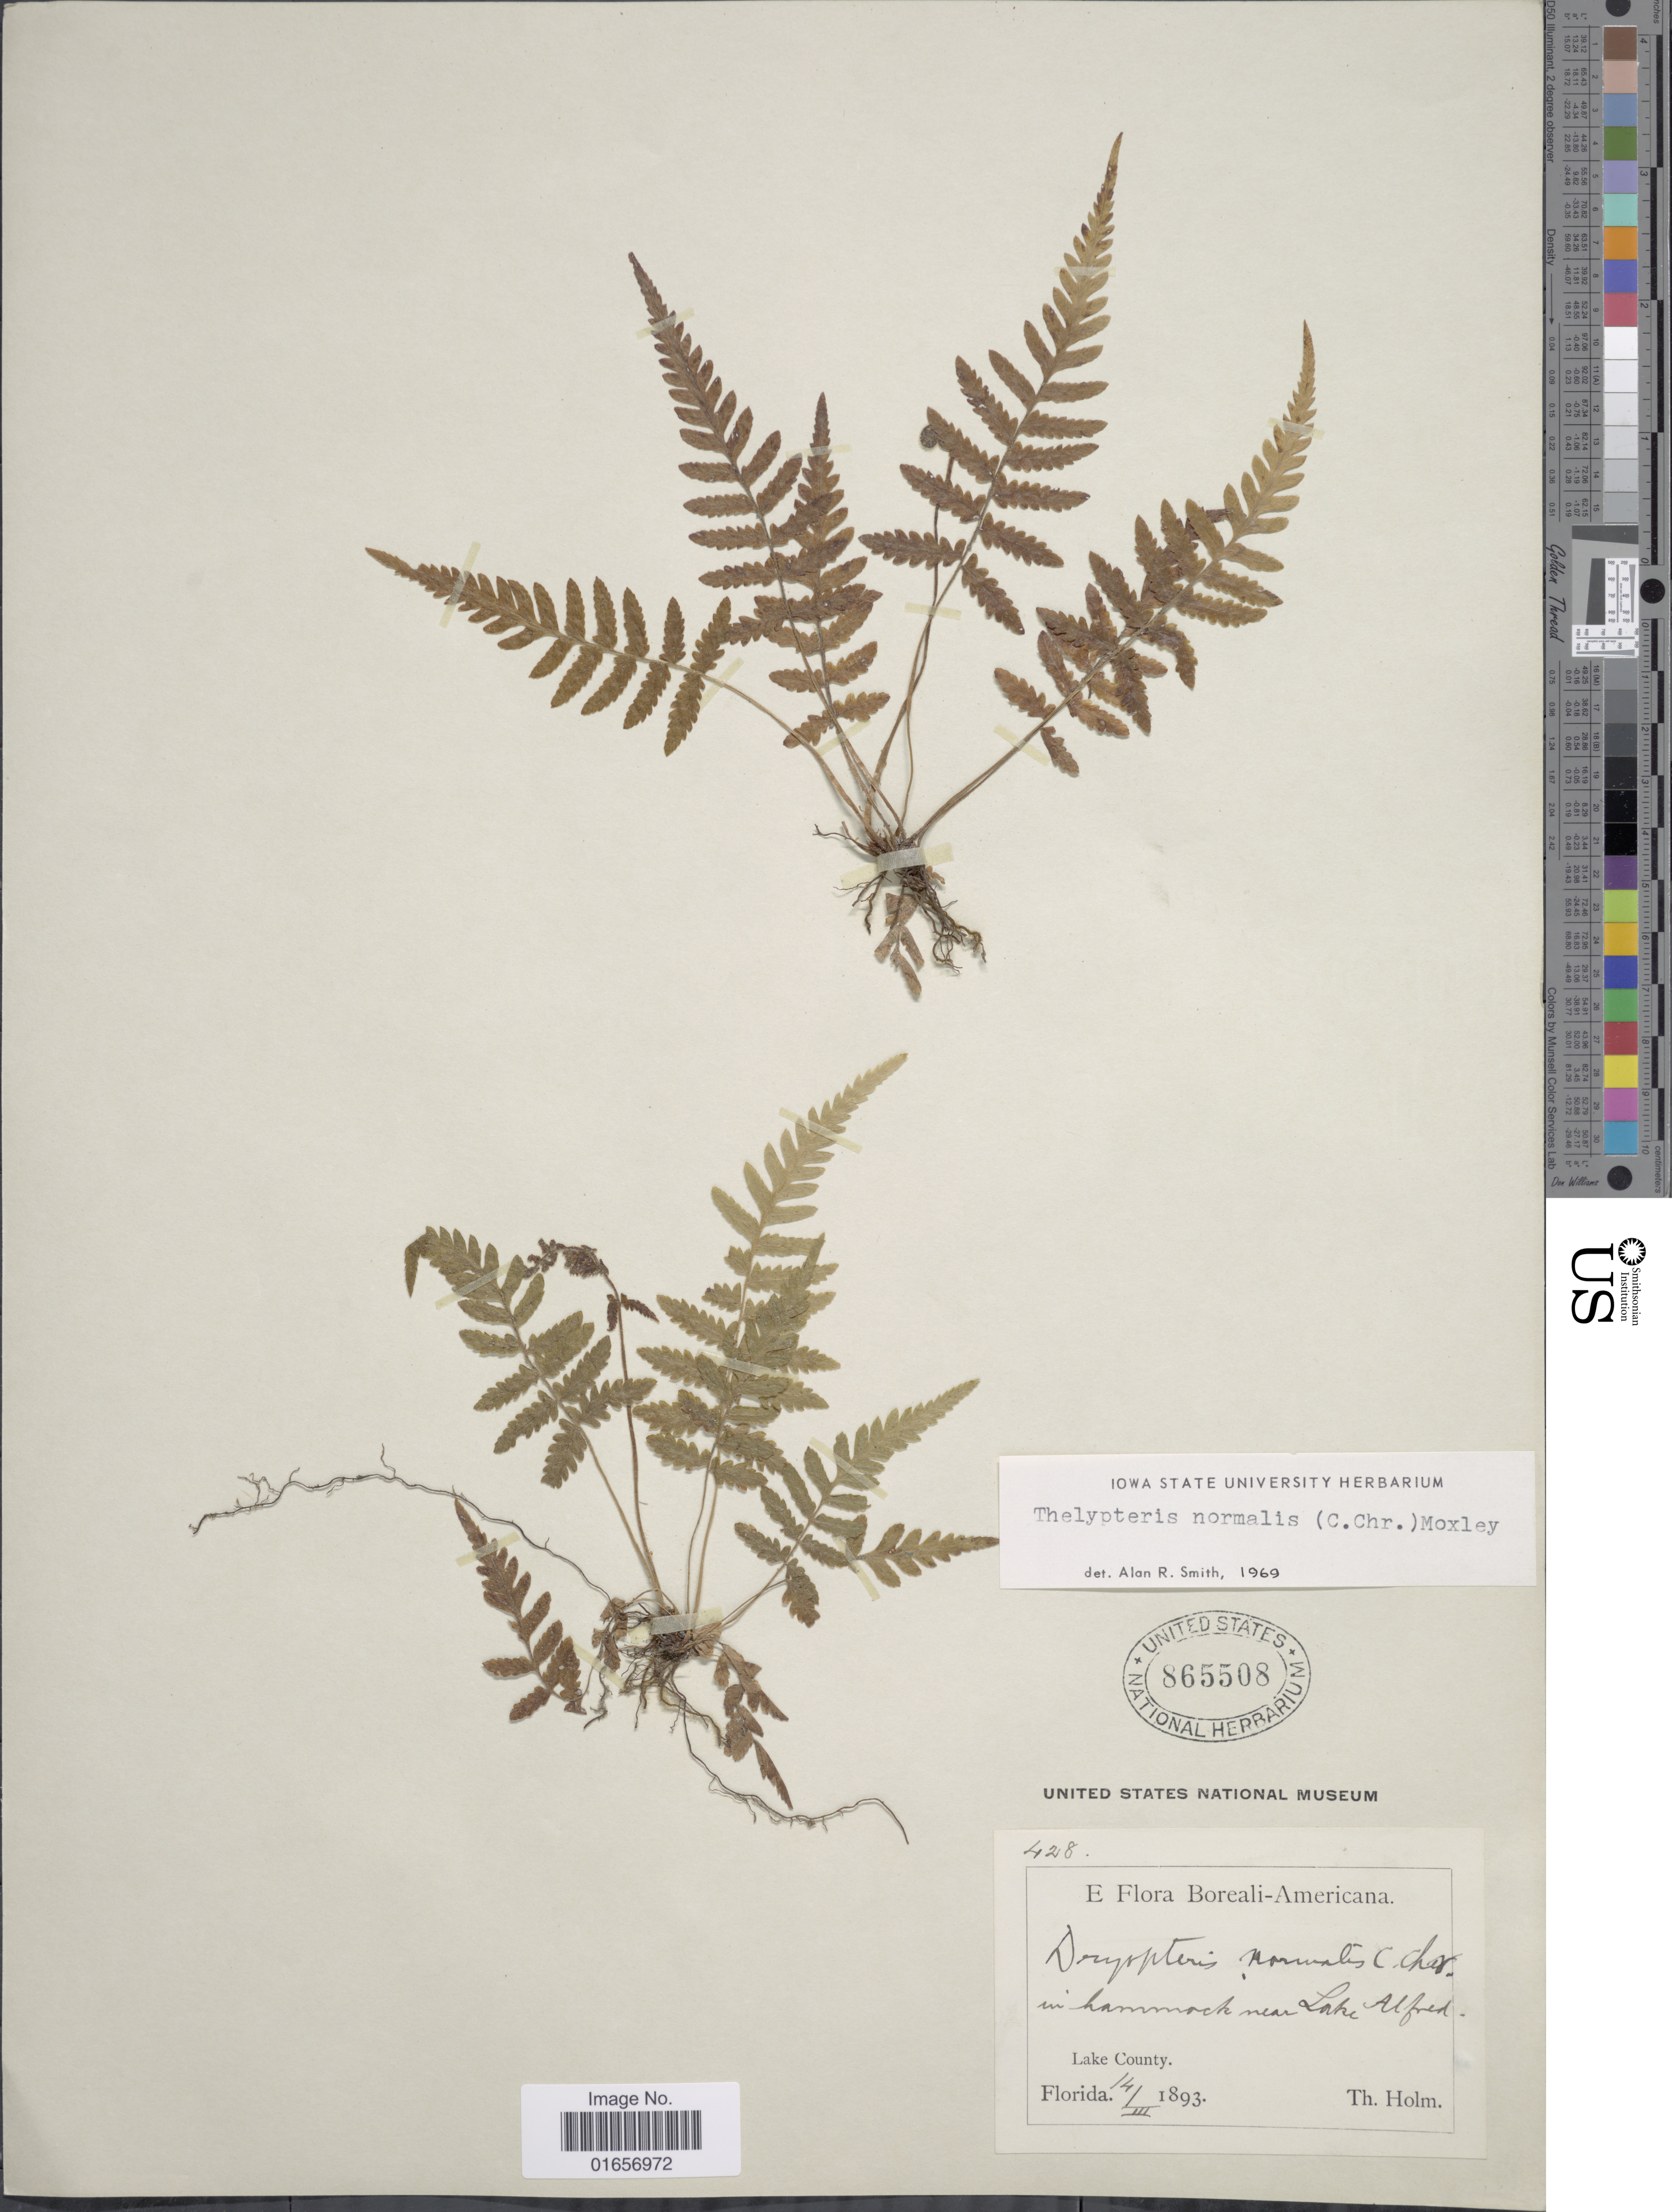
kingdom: Plantae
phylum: Tracheophyta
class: Polypodiopsida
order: Polypodiales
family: Thelypteridaceae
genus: Christella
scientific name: Christella kunthii comb. ined.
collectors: T. Holm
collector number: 428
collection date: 1893-03-14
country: United States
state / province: Florida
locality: Boreali- Americana, in hammock near Lake Alfred, Lake County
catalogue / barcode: US 865508